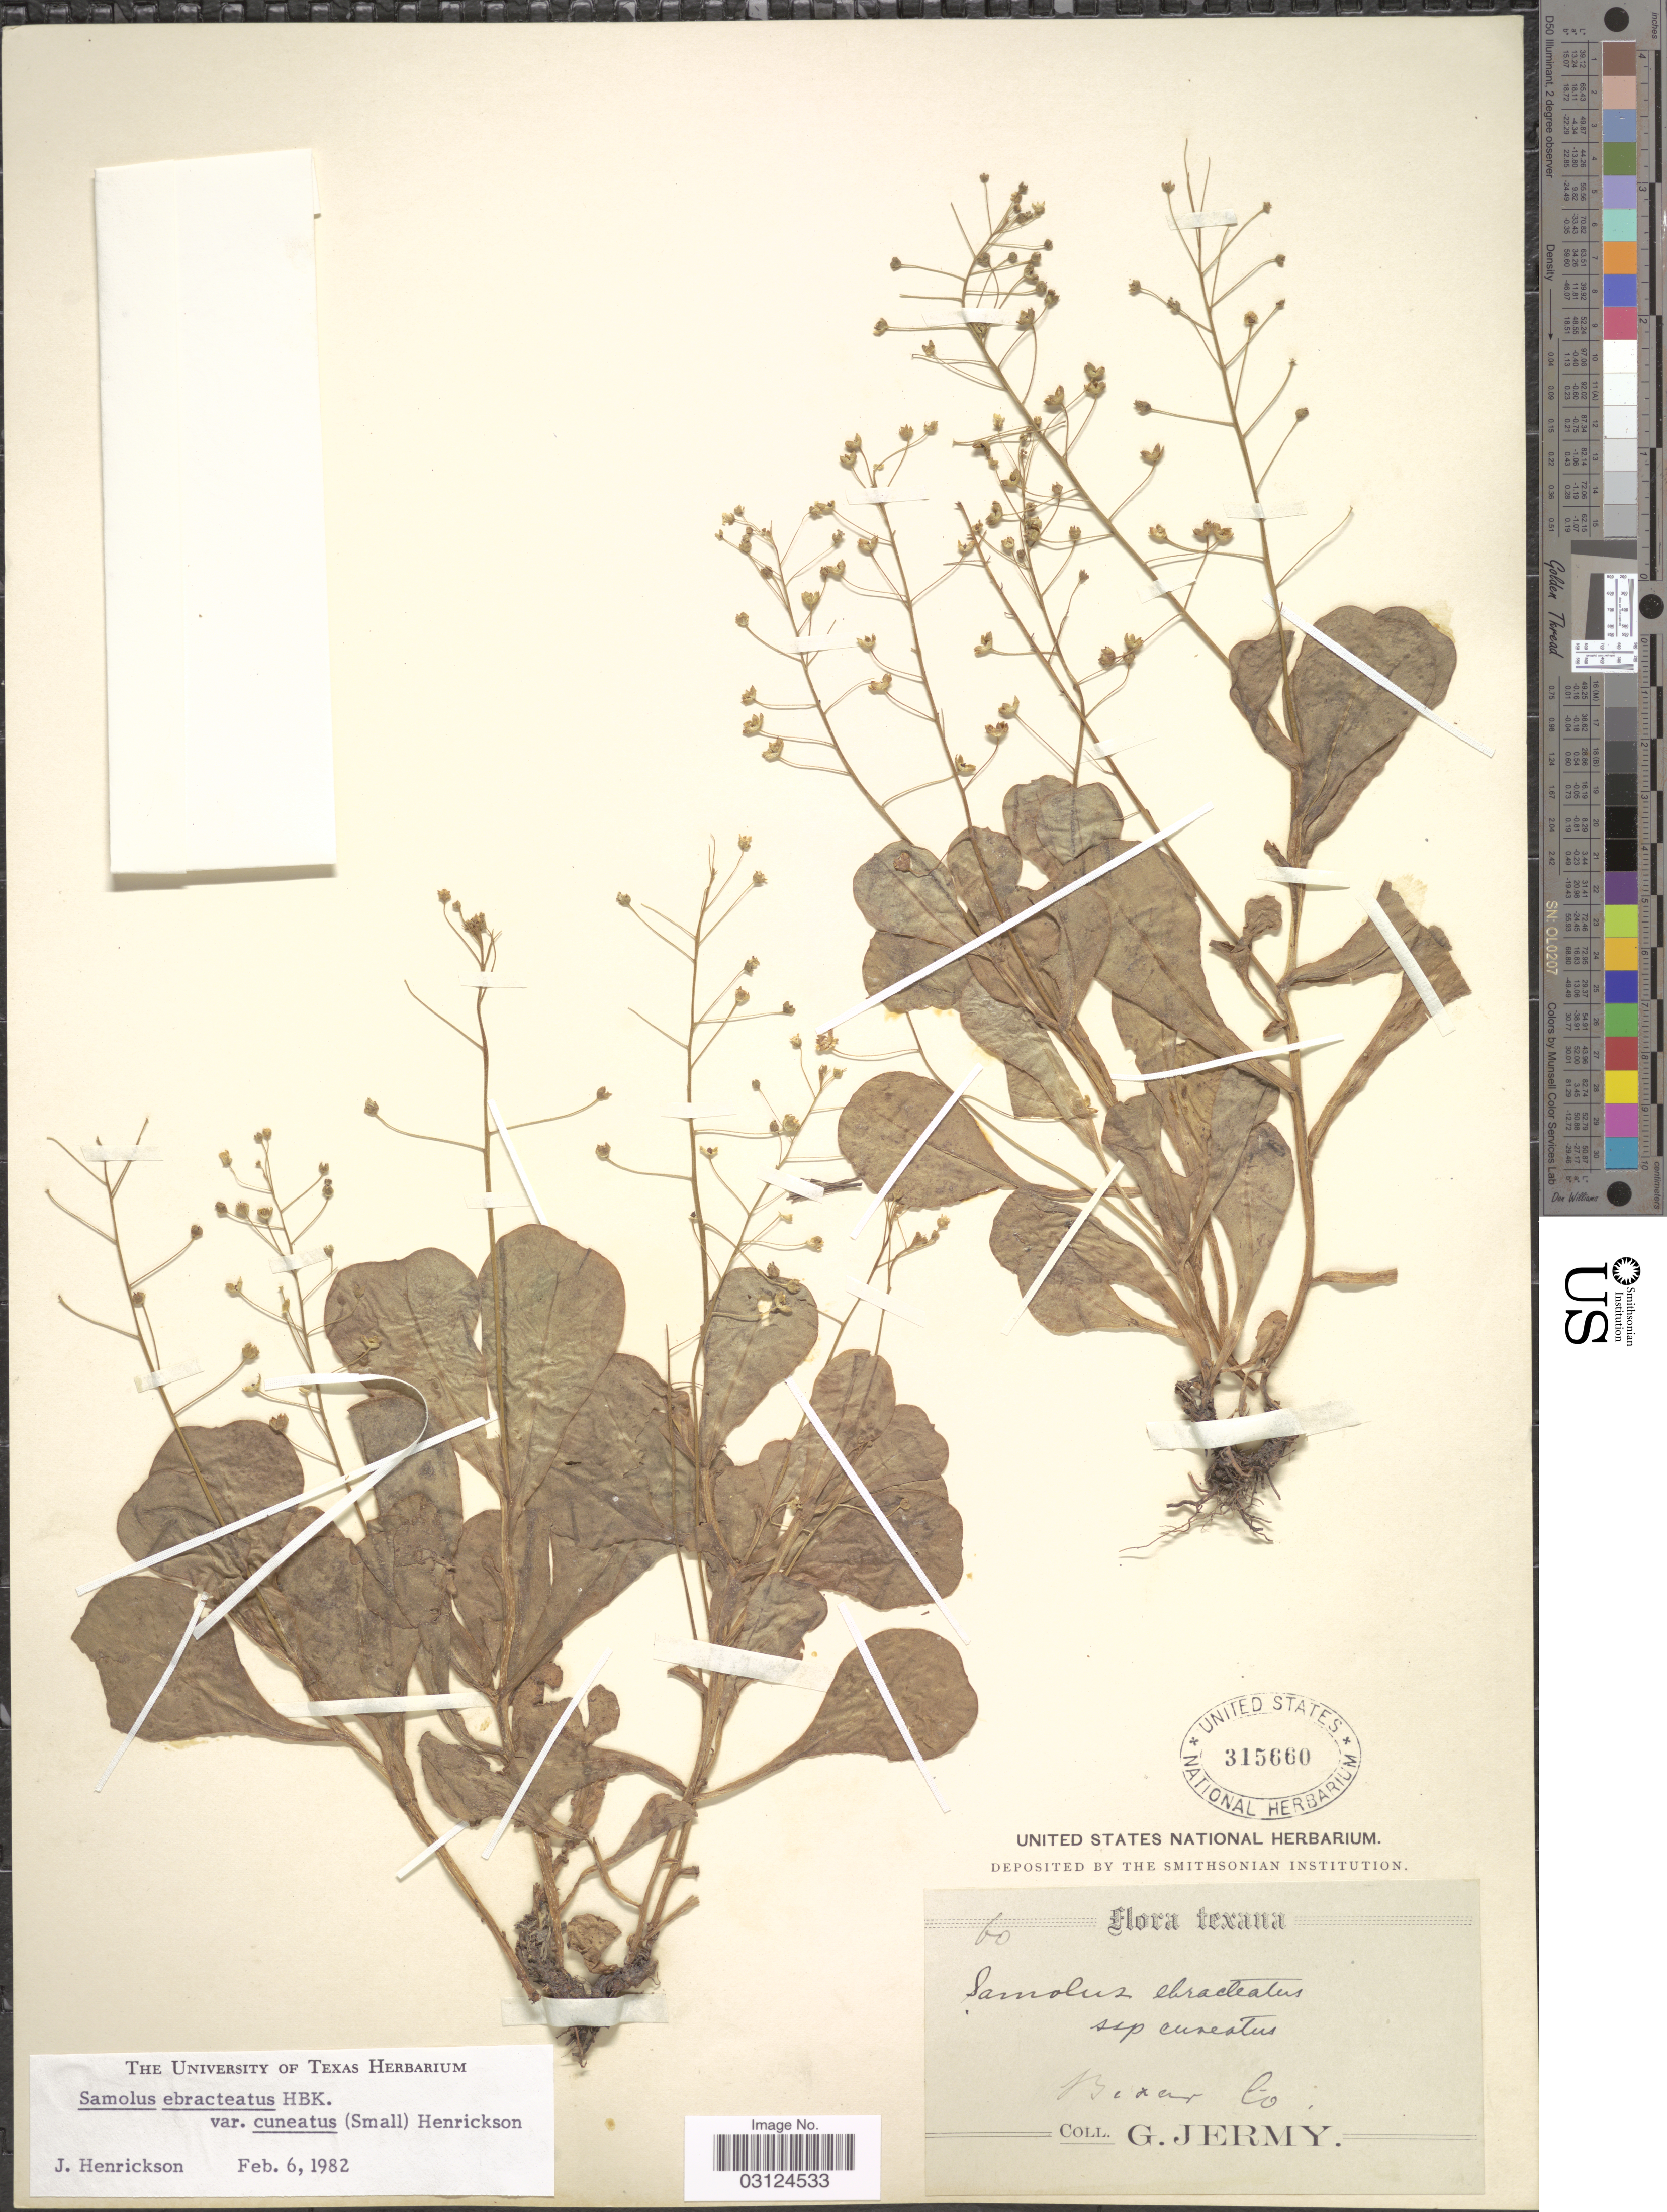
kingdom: Plantae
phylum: Tracheophyta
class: Magnoliopsida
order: Ericales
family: Primulaceae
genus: Samolus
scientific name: Samolus ebracteatus subsp. cuneatus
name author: (Small) R. Knuth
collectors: G. Jermy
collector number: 60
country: United States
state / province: Texas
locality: Bexar Co.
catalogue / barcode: US 315660